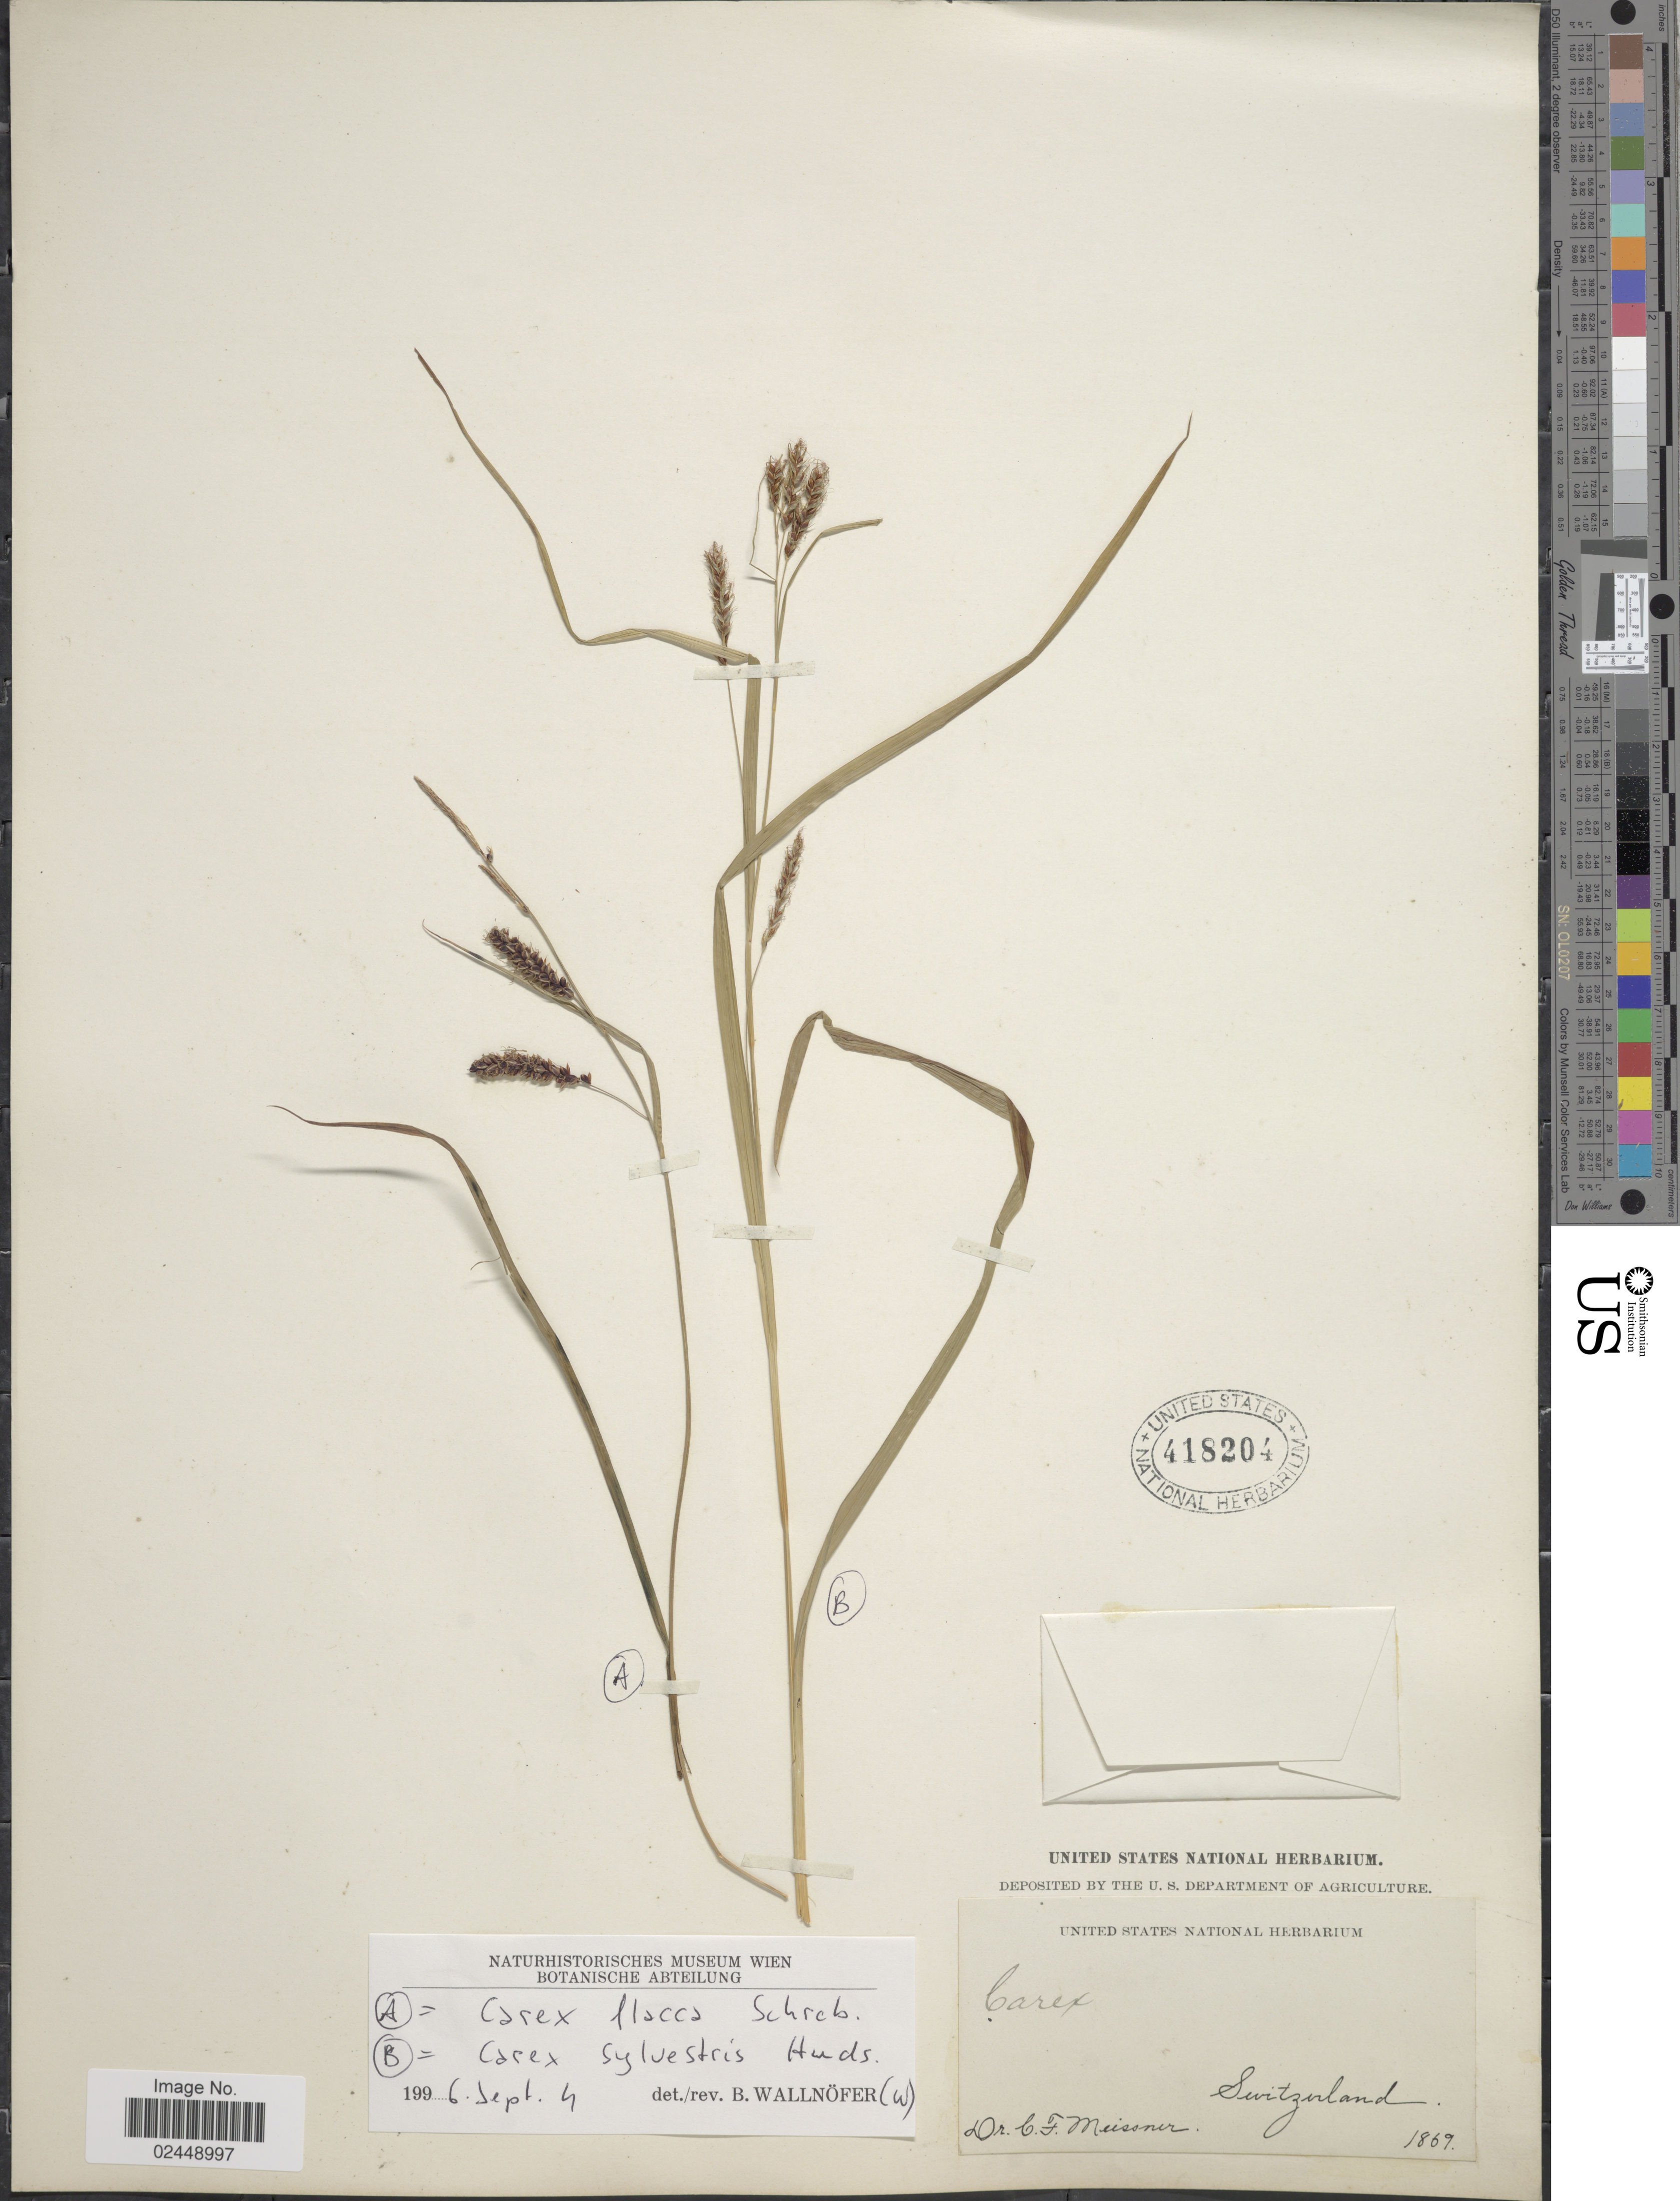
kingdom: Plantae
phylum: Tracheophyta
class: Liliopsida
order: Poales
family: Cyperaceae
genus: Carex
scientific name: Carex flacca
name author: Schreb.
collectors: C. F. W. Meissner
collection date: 1869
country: Switzerland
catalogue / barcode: US 481204